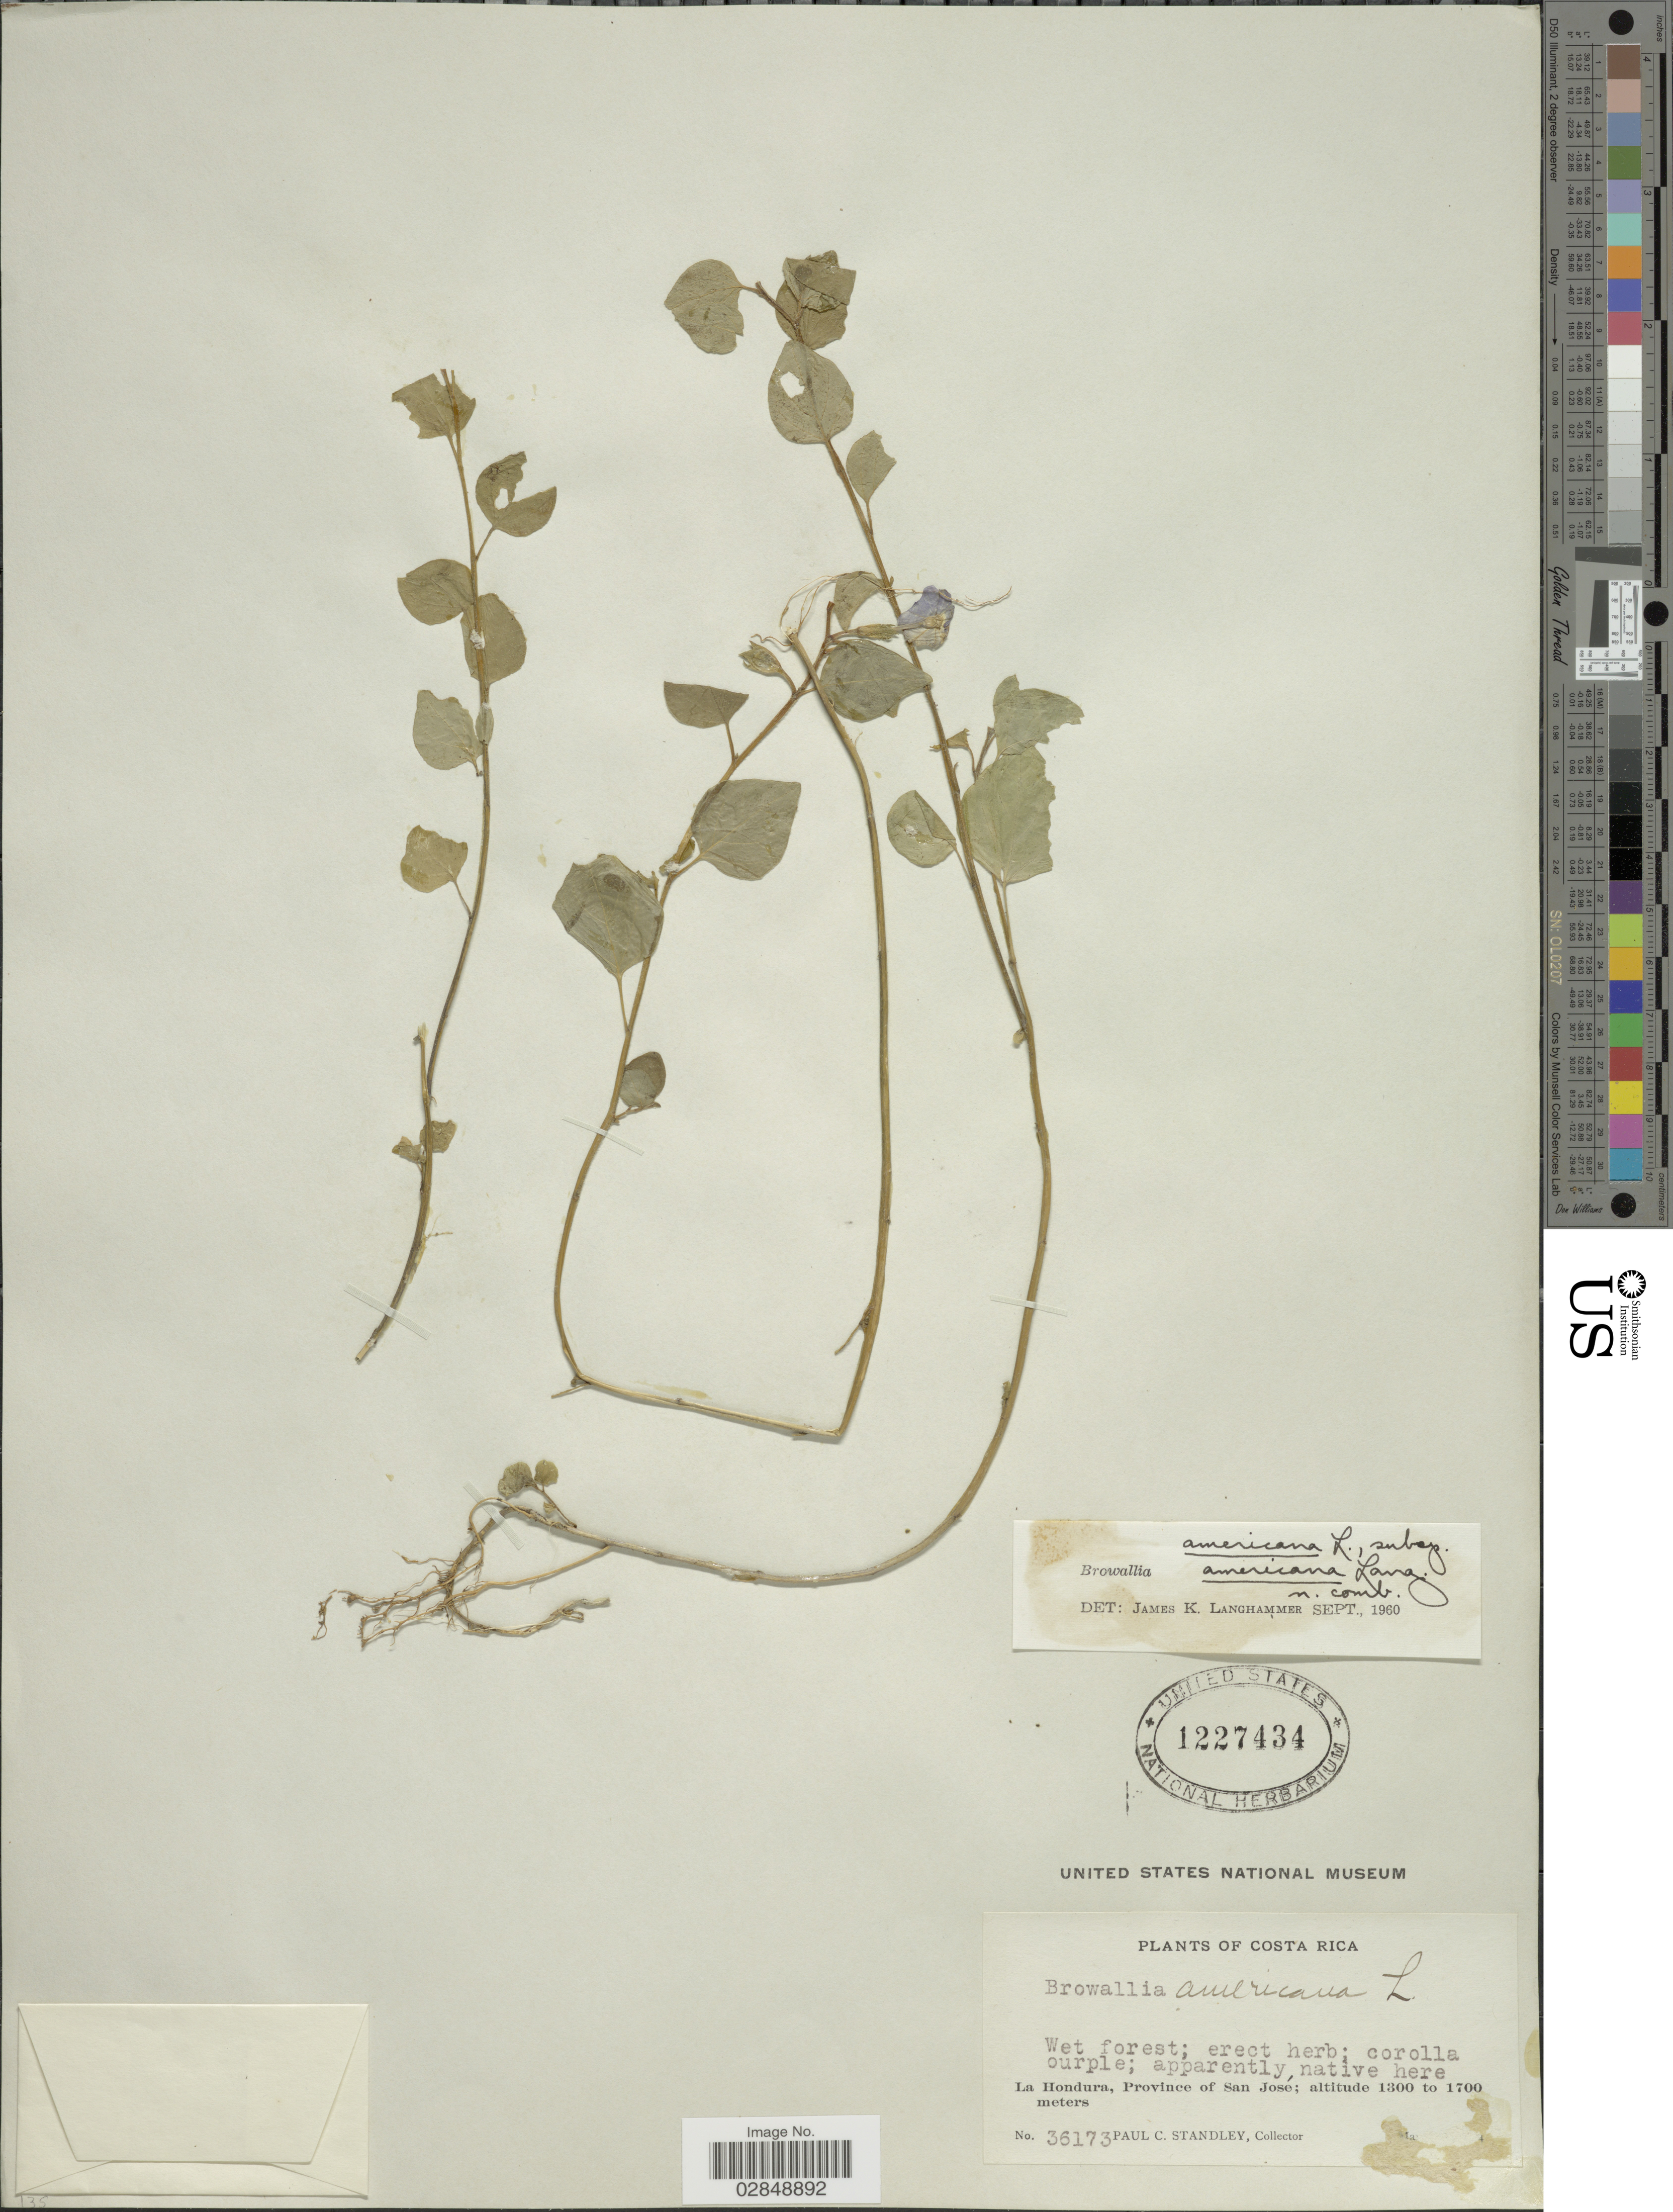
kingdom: Plantae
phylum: Tracheophyta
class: Magnoliopsida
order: Solanales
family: Solanaceae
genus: Browallia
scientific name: Browallia americana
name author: L.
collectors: P. C. Standley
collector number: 36173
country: Costa Rica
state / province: San José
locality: La Hondura.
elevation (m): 1300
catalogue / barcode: US 1227434